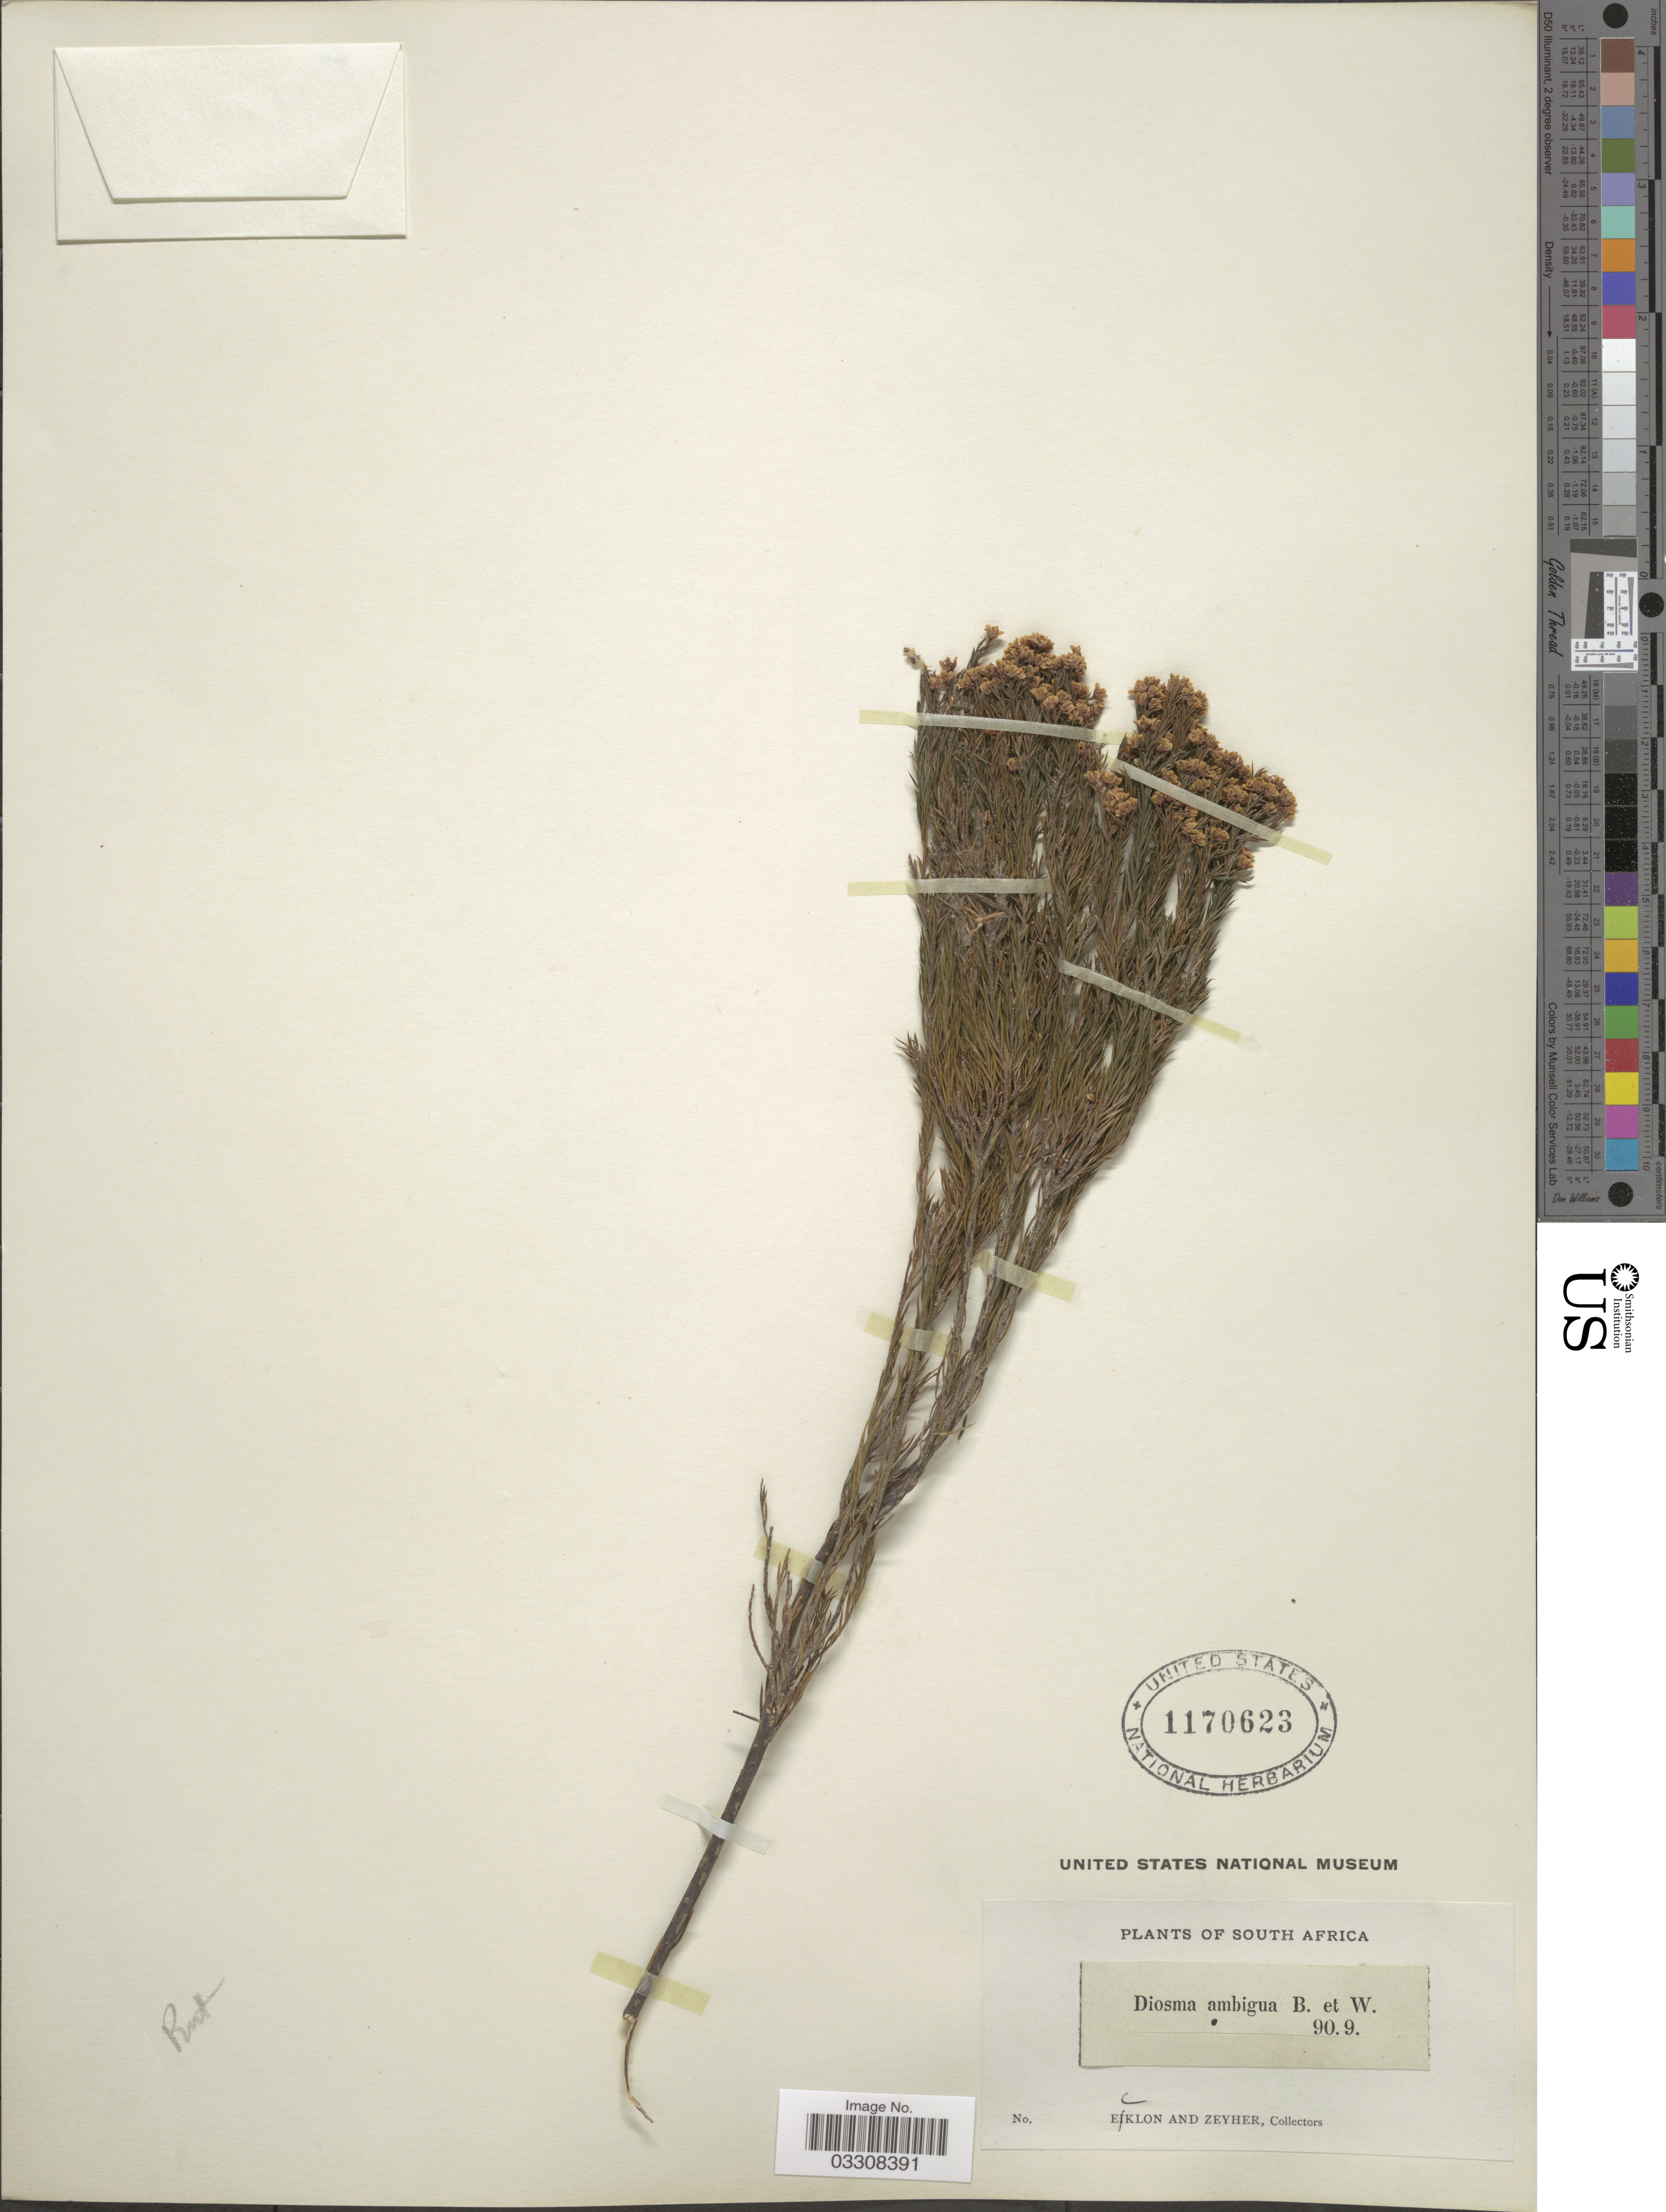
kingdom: Plantae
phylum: Tracheophyta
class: Magnoliopsida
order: Sapindales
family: Rutaceae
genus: Diosma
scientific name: Diosma ambigua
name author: Bartl. & H.L. Wendl.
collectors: -. Ecklon & -. Zeyher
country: South Africa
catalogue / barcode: US 1170623